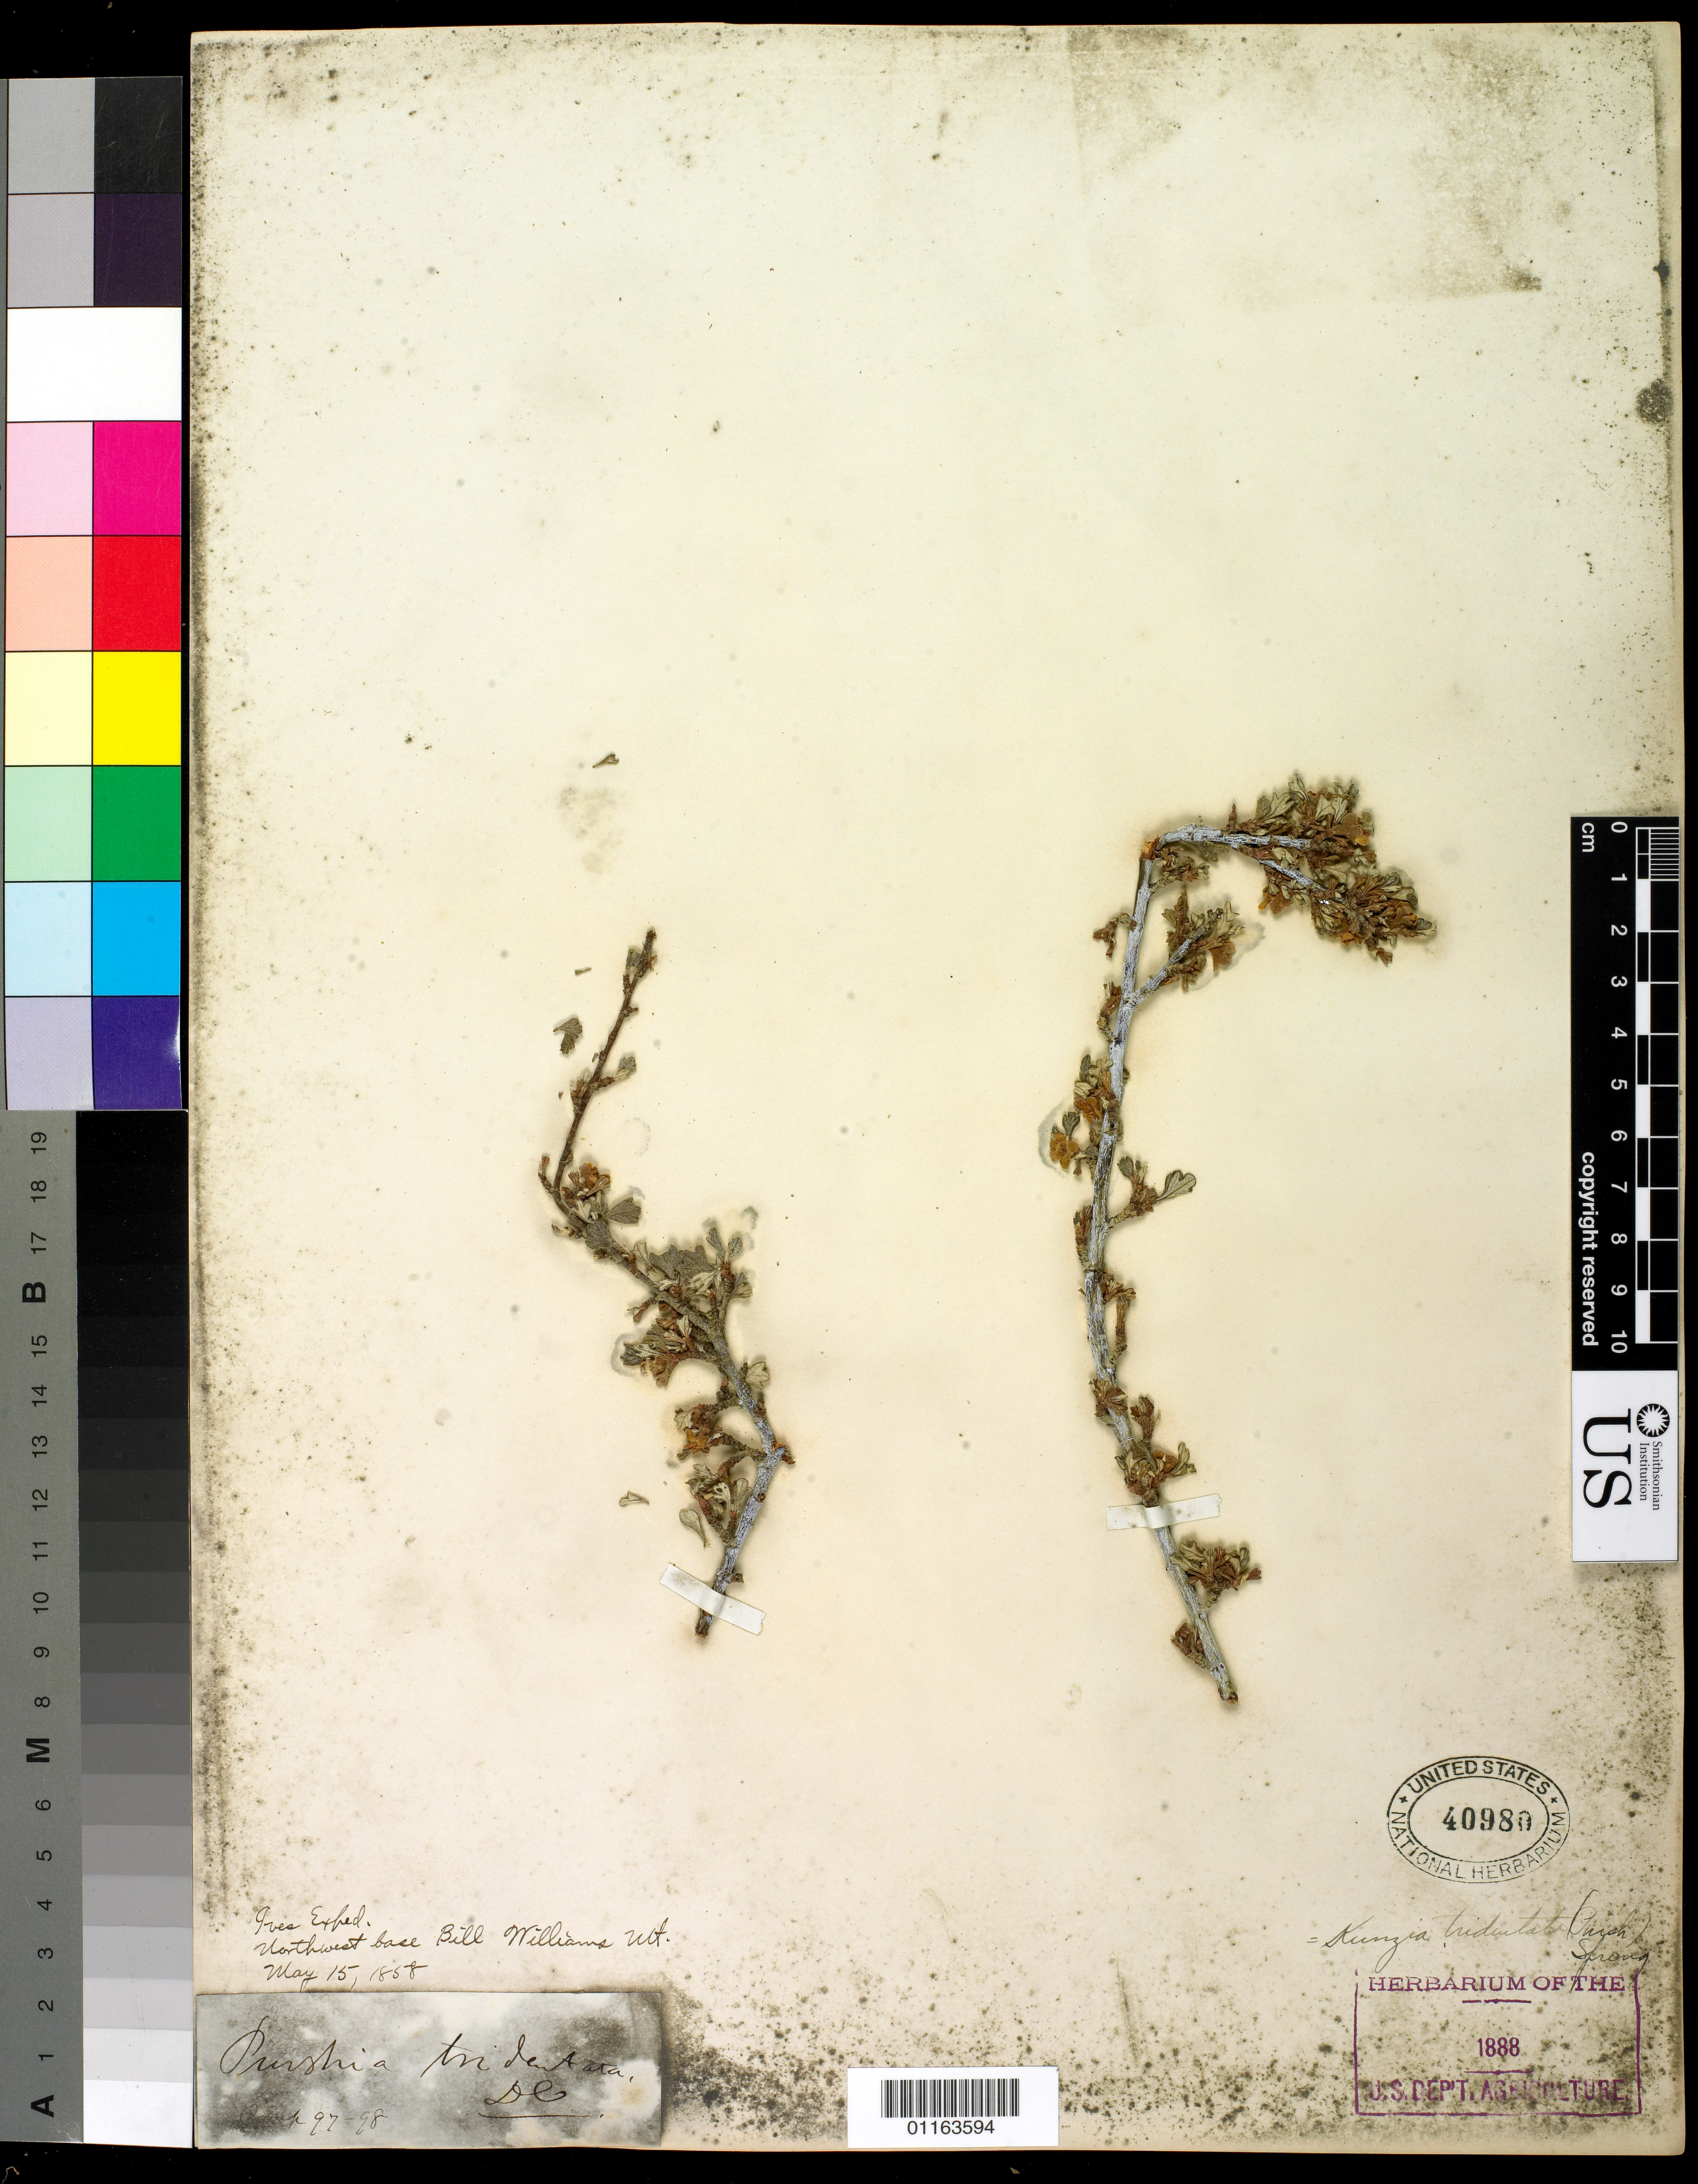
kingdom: Plantae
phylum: Tracheophyta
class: Magnoliopsida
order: Rosales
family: Rosaceae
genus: Purshia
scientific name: Purshia tridentata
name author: (Pursh) DC.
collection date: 1858-05-15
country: United States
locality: Camp 97-98.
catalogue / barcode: US 40980